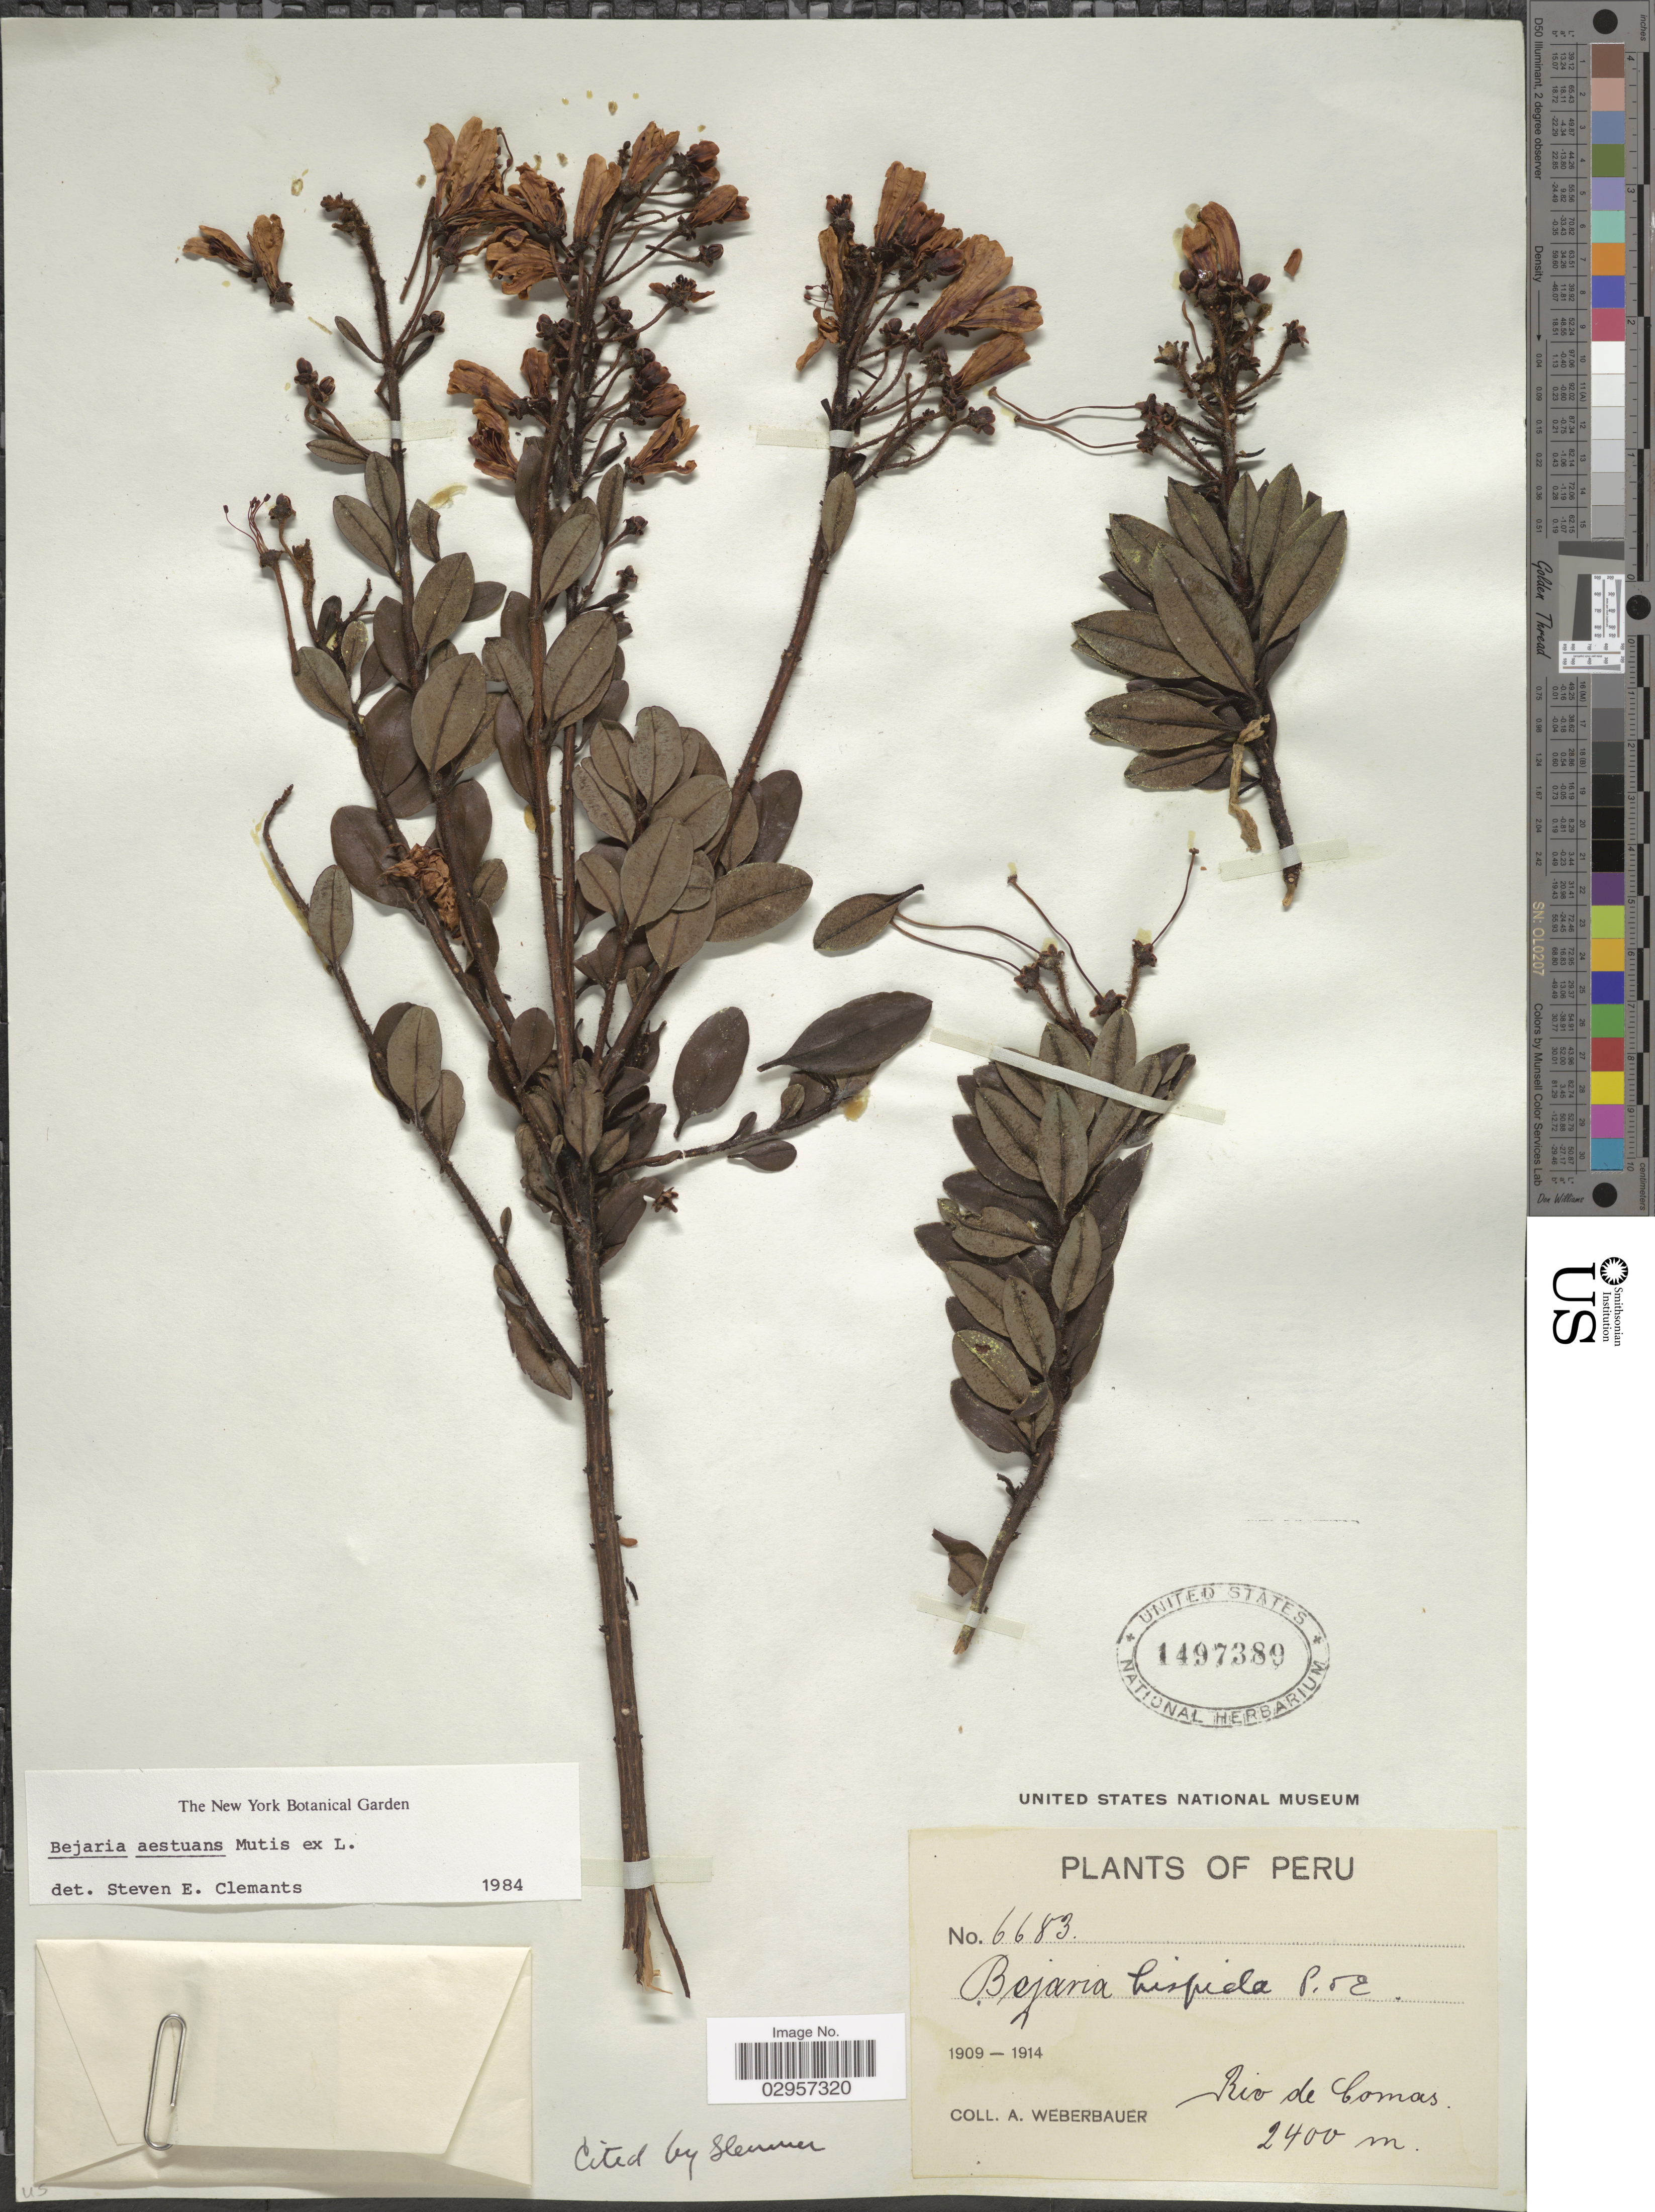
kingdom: Plantae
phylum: Tracheophyta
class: Magnoliopsida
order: Ericales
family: Ericaceae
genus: Befaria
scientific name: Befaria aestuans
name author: Mutis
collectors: A. Weberbauer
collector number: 6683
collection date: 1909/1914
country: Peru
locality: Rio de Comas.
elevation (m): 2400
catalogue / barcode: US 1497389